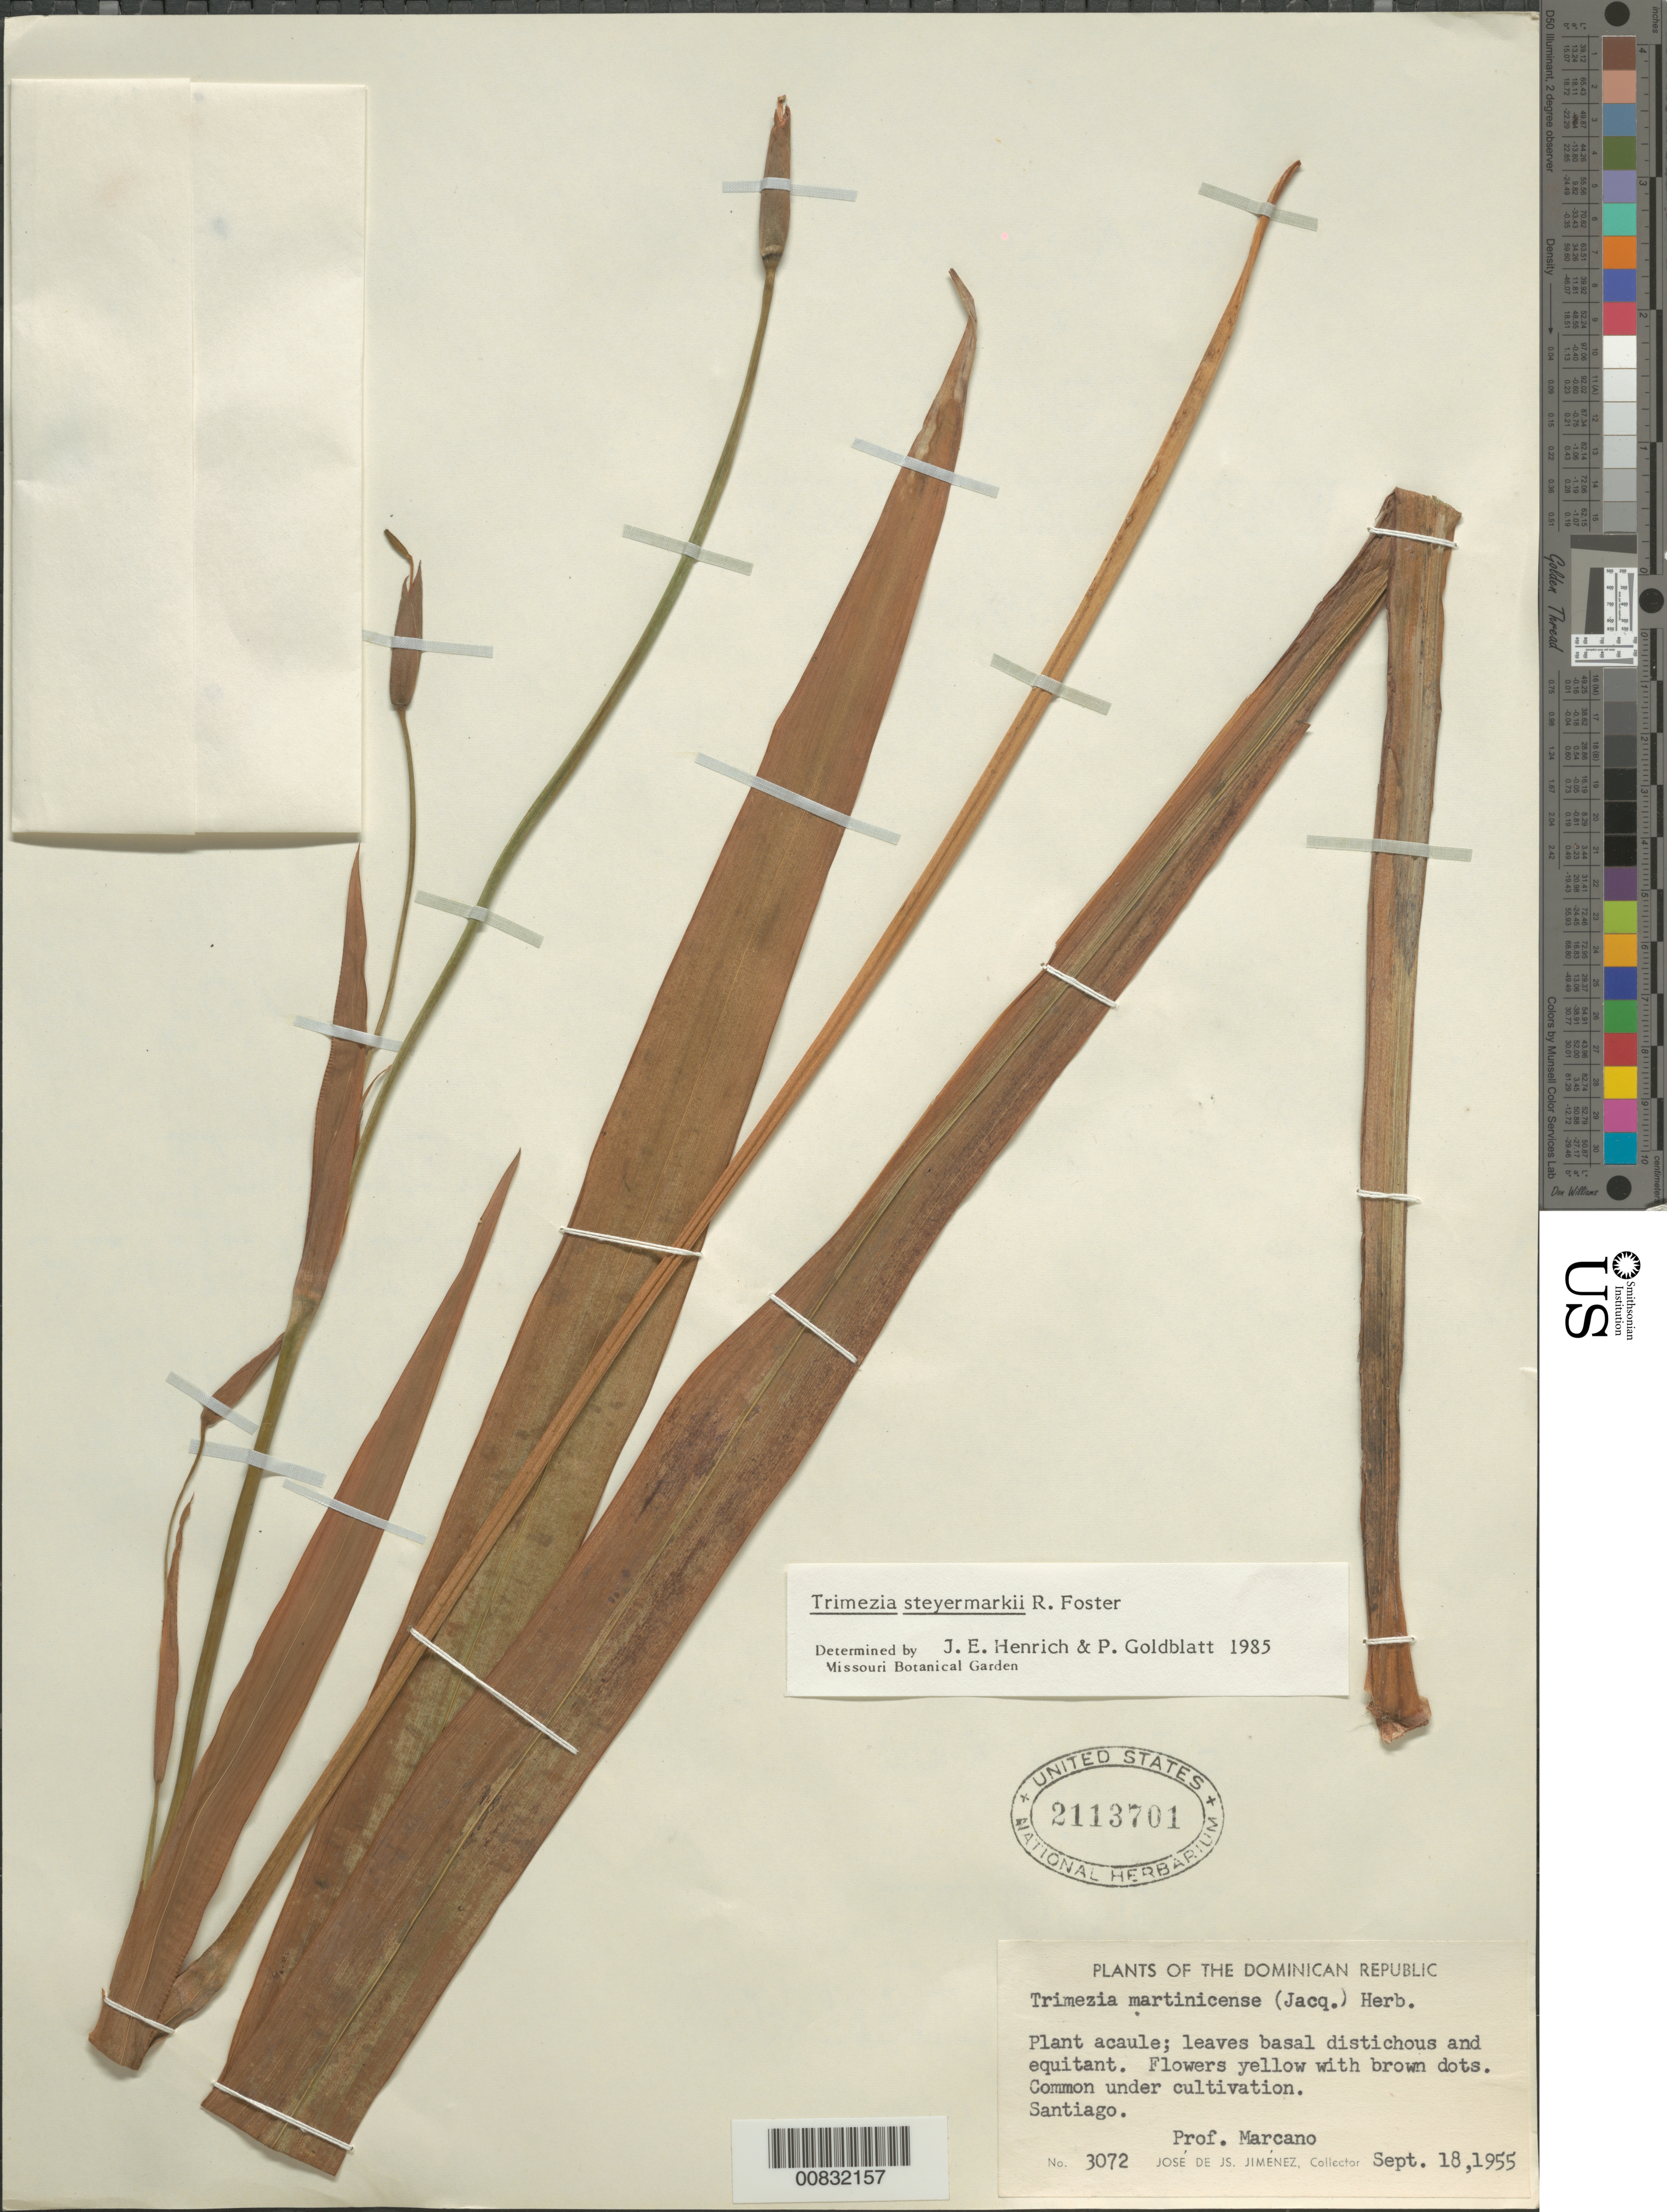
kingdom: Plantae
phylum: Tracheophyta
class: Liliopsida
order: Asparagales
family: Iridaceae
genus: Trimezia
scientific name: Trimezia steyermarkii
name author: R.C. Foster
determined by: Henrich, J. E.; Goldblatt, P.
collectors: J. J. Jiménez & E. J. Marcano F.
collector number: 3072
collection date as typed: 18 Sep 1955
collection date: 1955-09-18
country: Dominican Republic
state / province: Santiago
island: Hispaniola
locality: Santiago.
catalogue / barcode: US 2113701